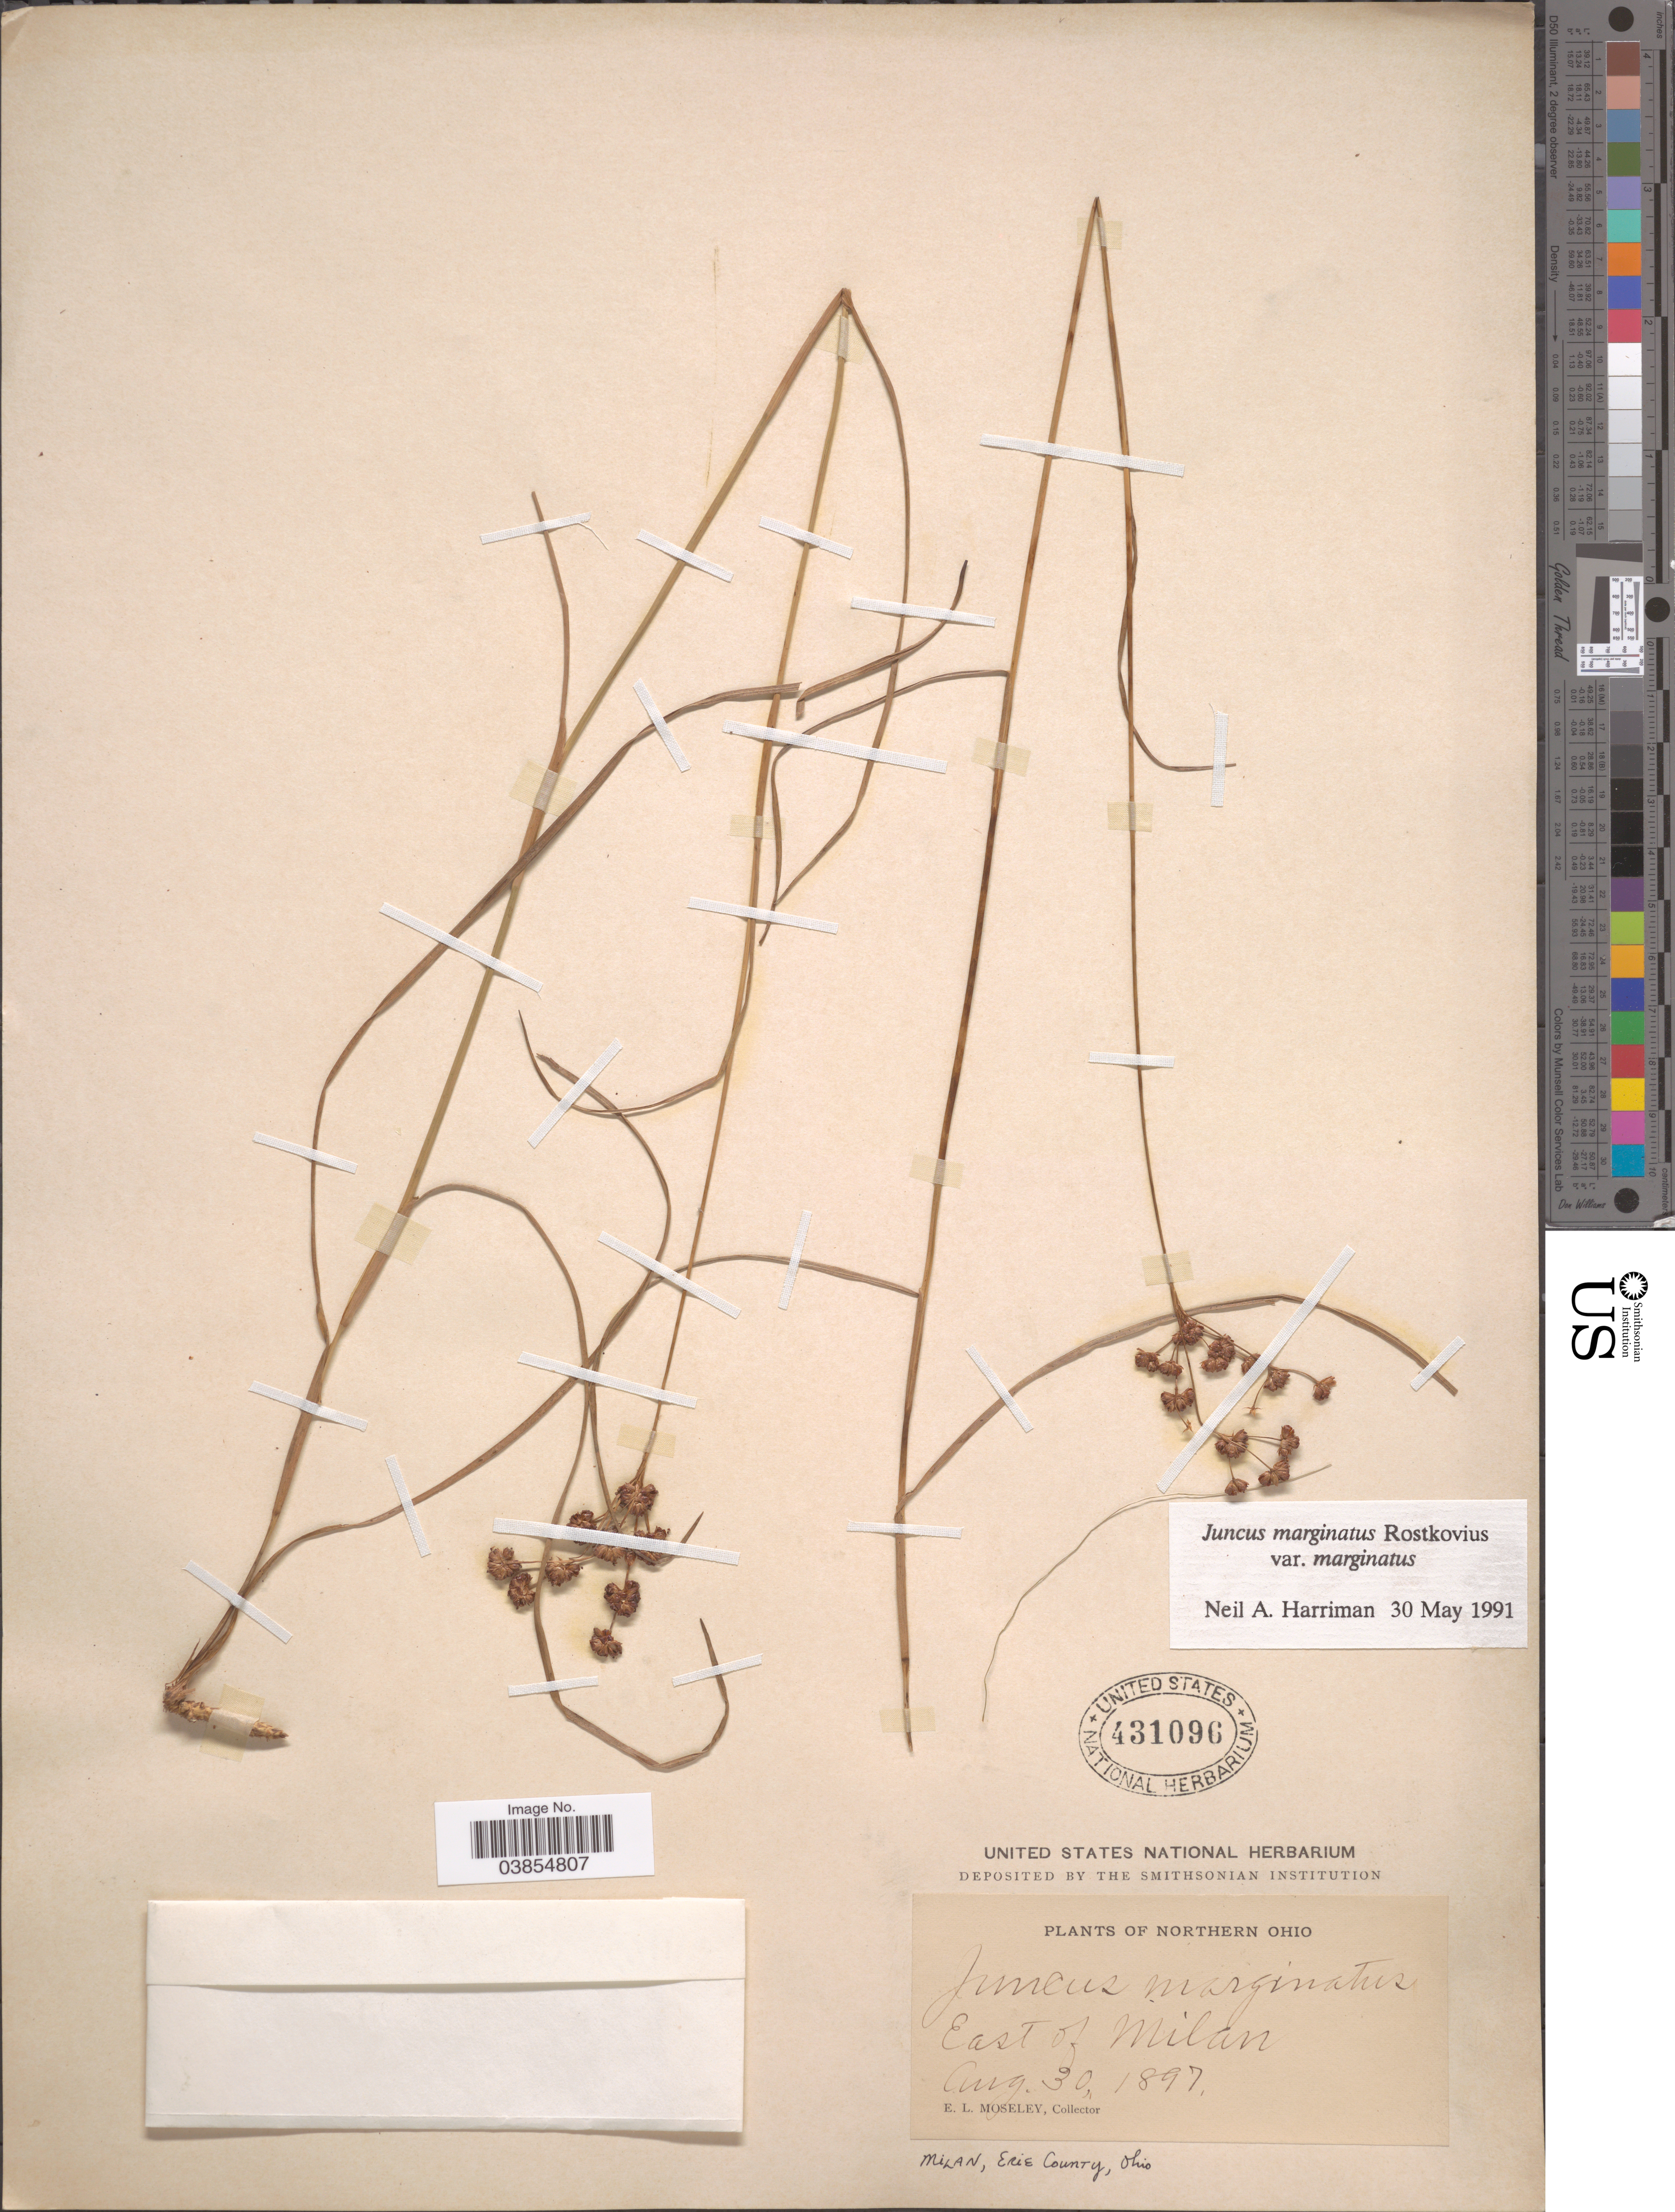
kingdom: Plantae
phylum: Tracheophyta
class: Liliopsida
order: Poales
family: Juncaceae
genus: Juncus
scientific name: Juncus marginatus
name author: Rostk.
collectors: E. Moseley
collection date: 1897-08-30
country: United States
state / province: Ohio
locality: Northern Ohio. East of Milan. Erie County.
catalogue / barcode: US 431096